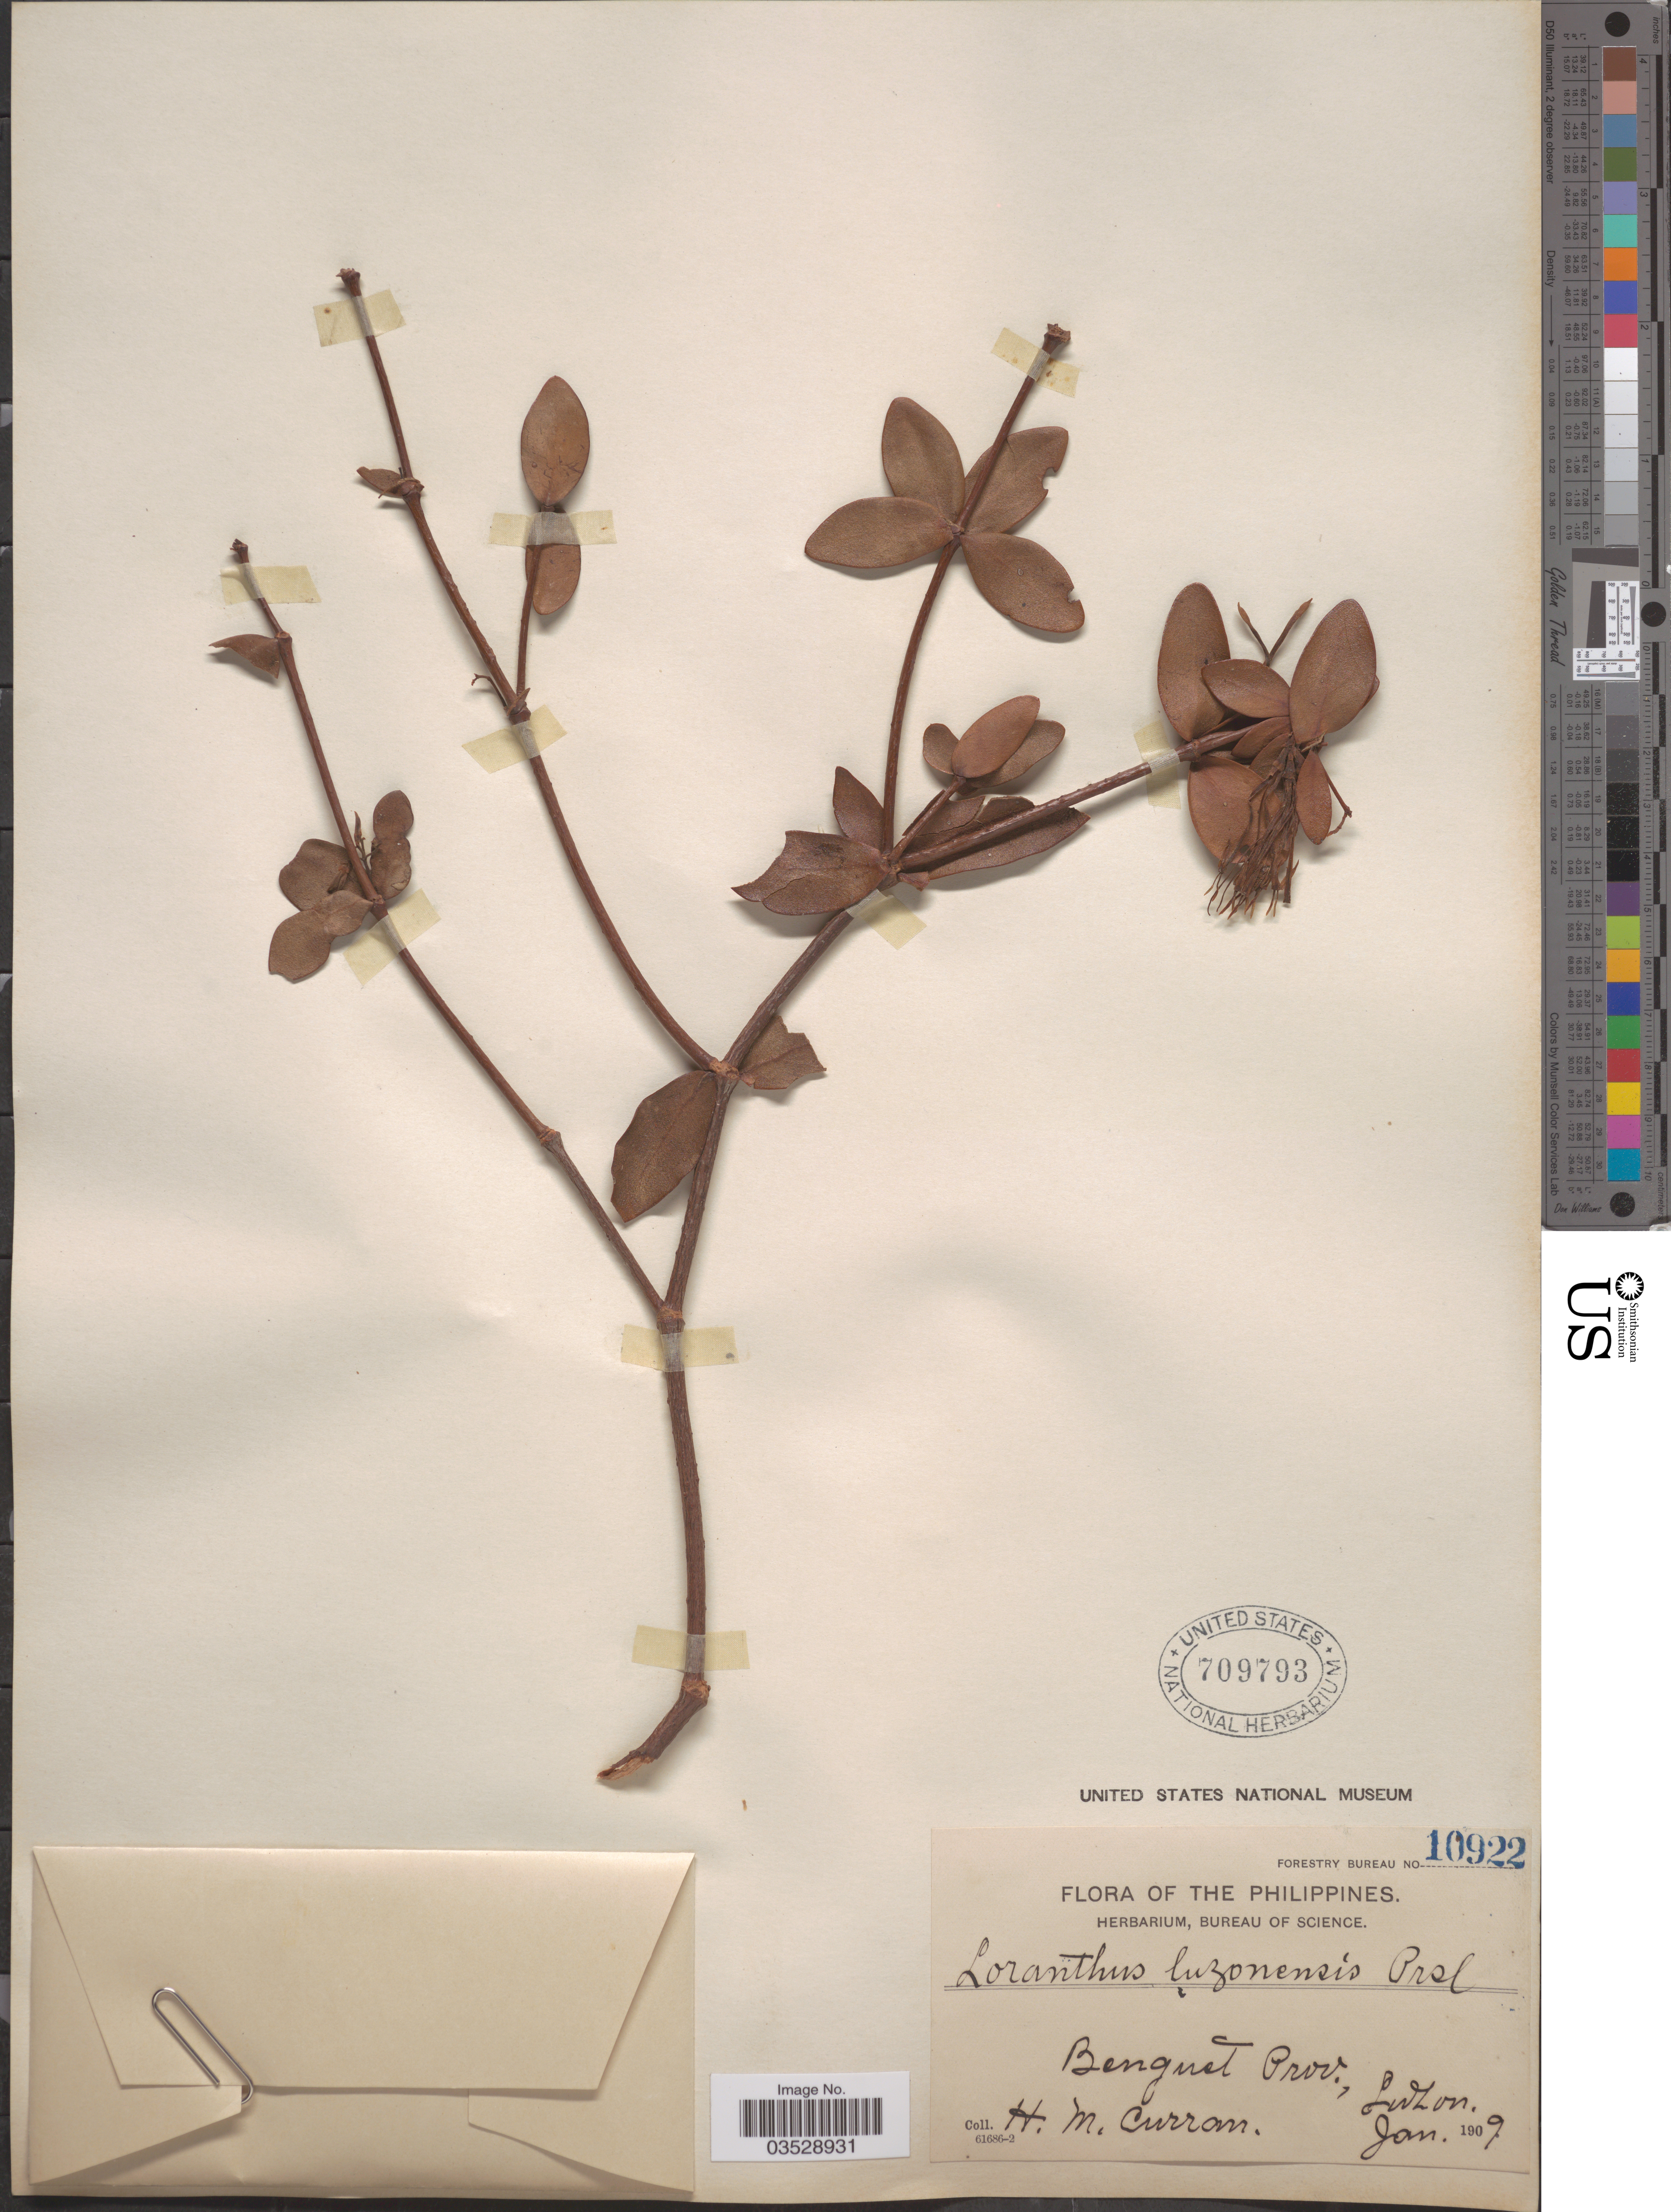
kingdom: Plantae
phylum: Tracheophyta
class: Magnoliopsida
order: Santalales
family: Loranthaceae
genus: Amyema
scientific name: Amyema luzonensis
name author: Danser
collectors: H. M. Curran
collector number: Forestry Bureau 10922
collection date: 1909-01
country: Philippines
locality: Benguet Prov., Luzon.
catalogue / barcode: US 709793